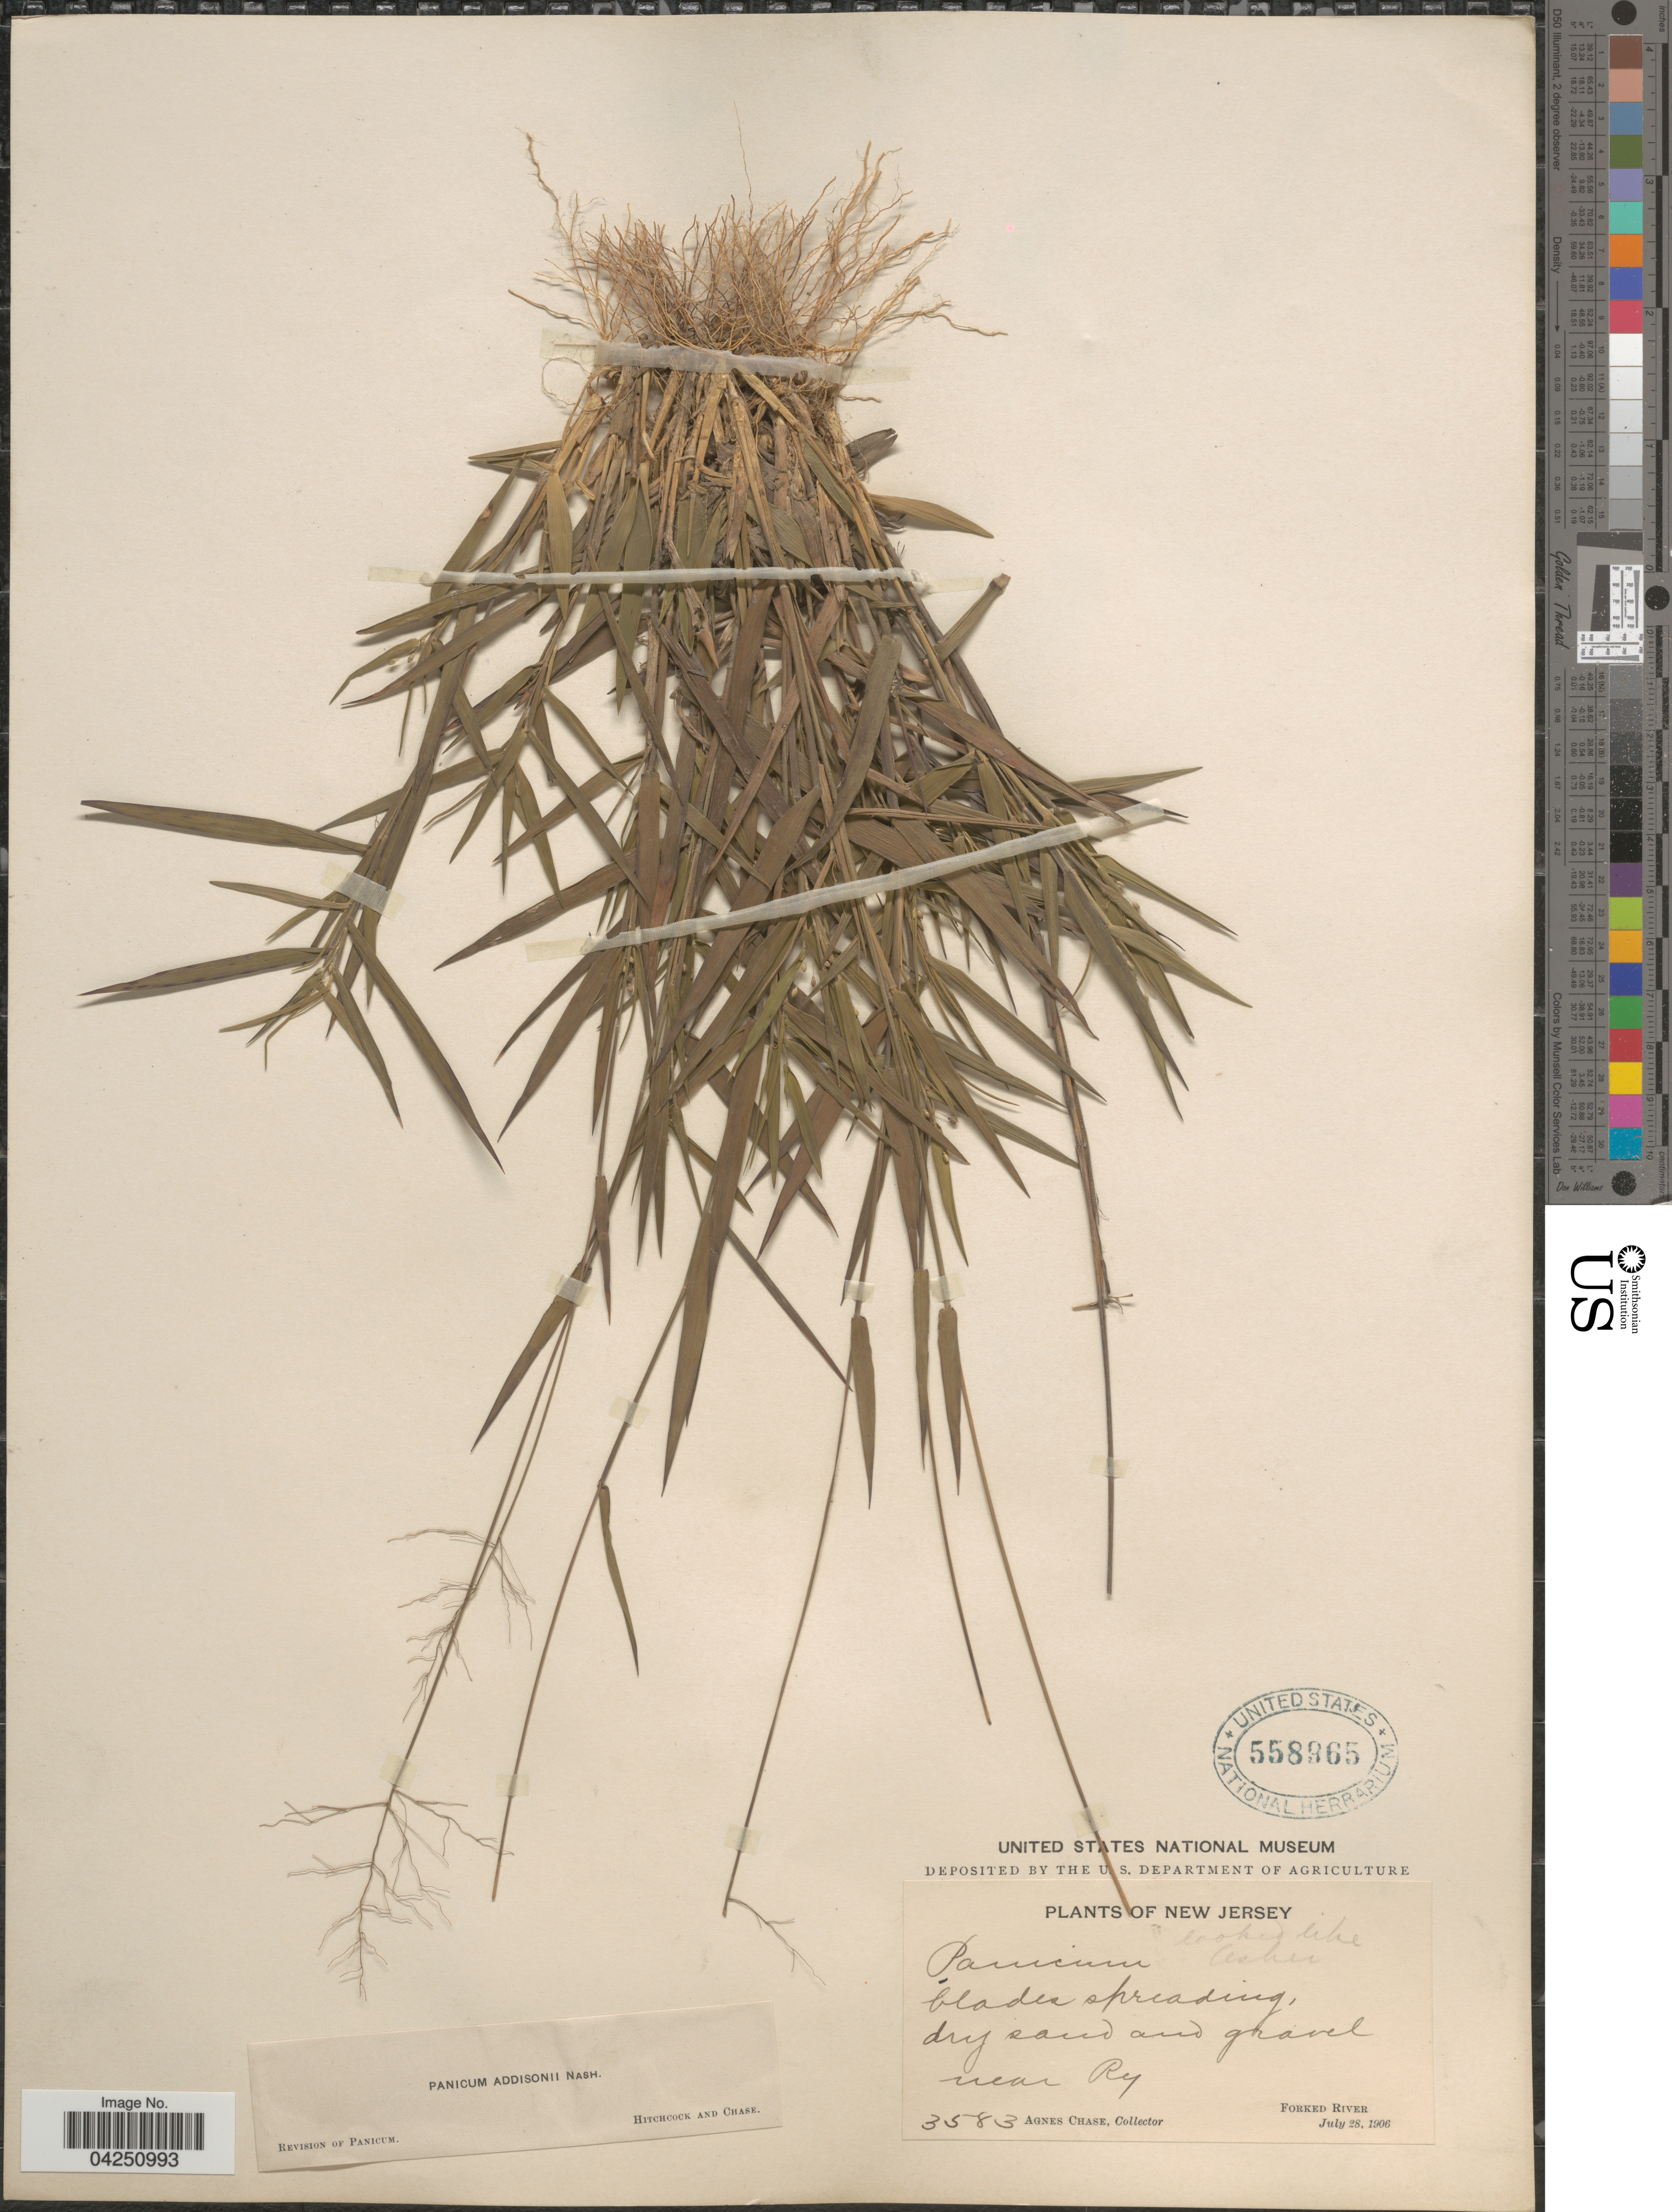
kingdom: Plantae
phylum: Tracheophyta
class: Liliopsida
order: Poales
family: Poaceae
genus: Dichanthelium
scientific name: Dichanthelium acuminatum var. acuminatum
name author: (Sw.) Gould & C.A. Clark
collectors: A. Chase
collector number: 3583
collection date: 1906-07-28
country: United States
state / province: New Jersey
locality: Dry sand and gravel near Ry. Forked River.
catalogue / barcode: US 558965